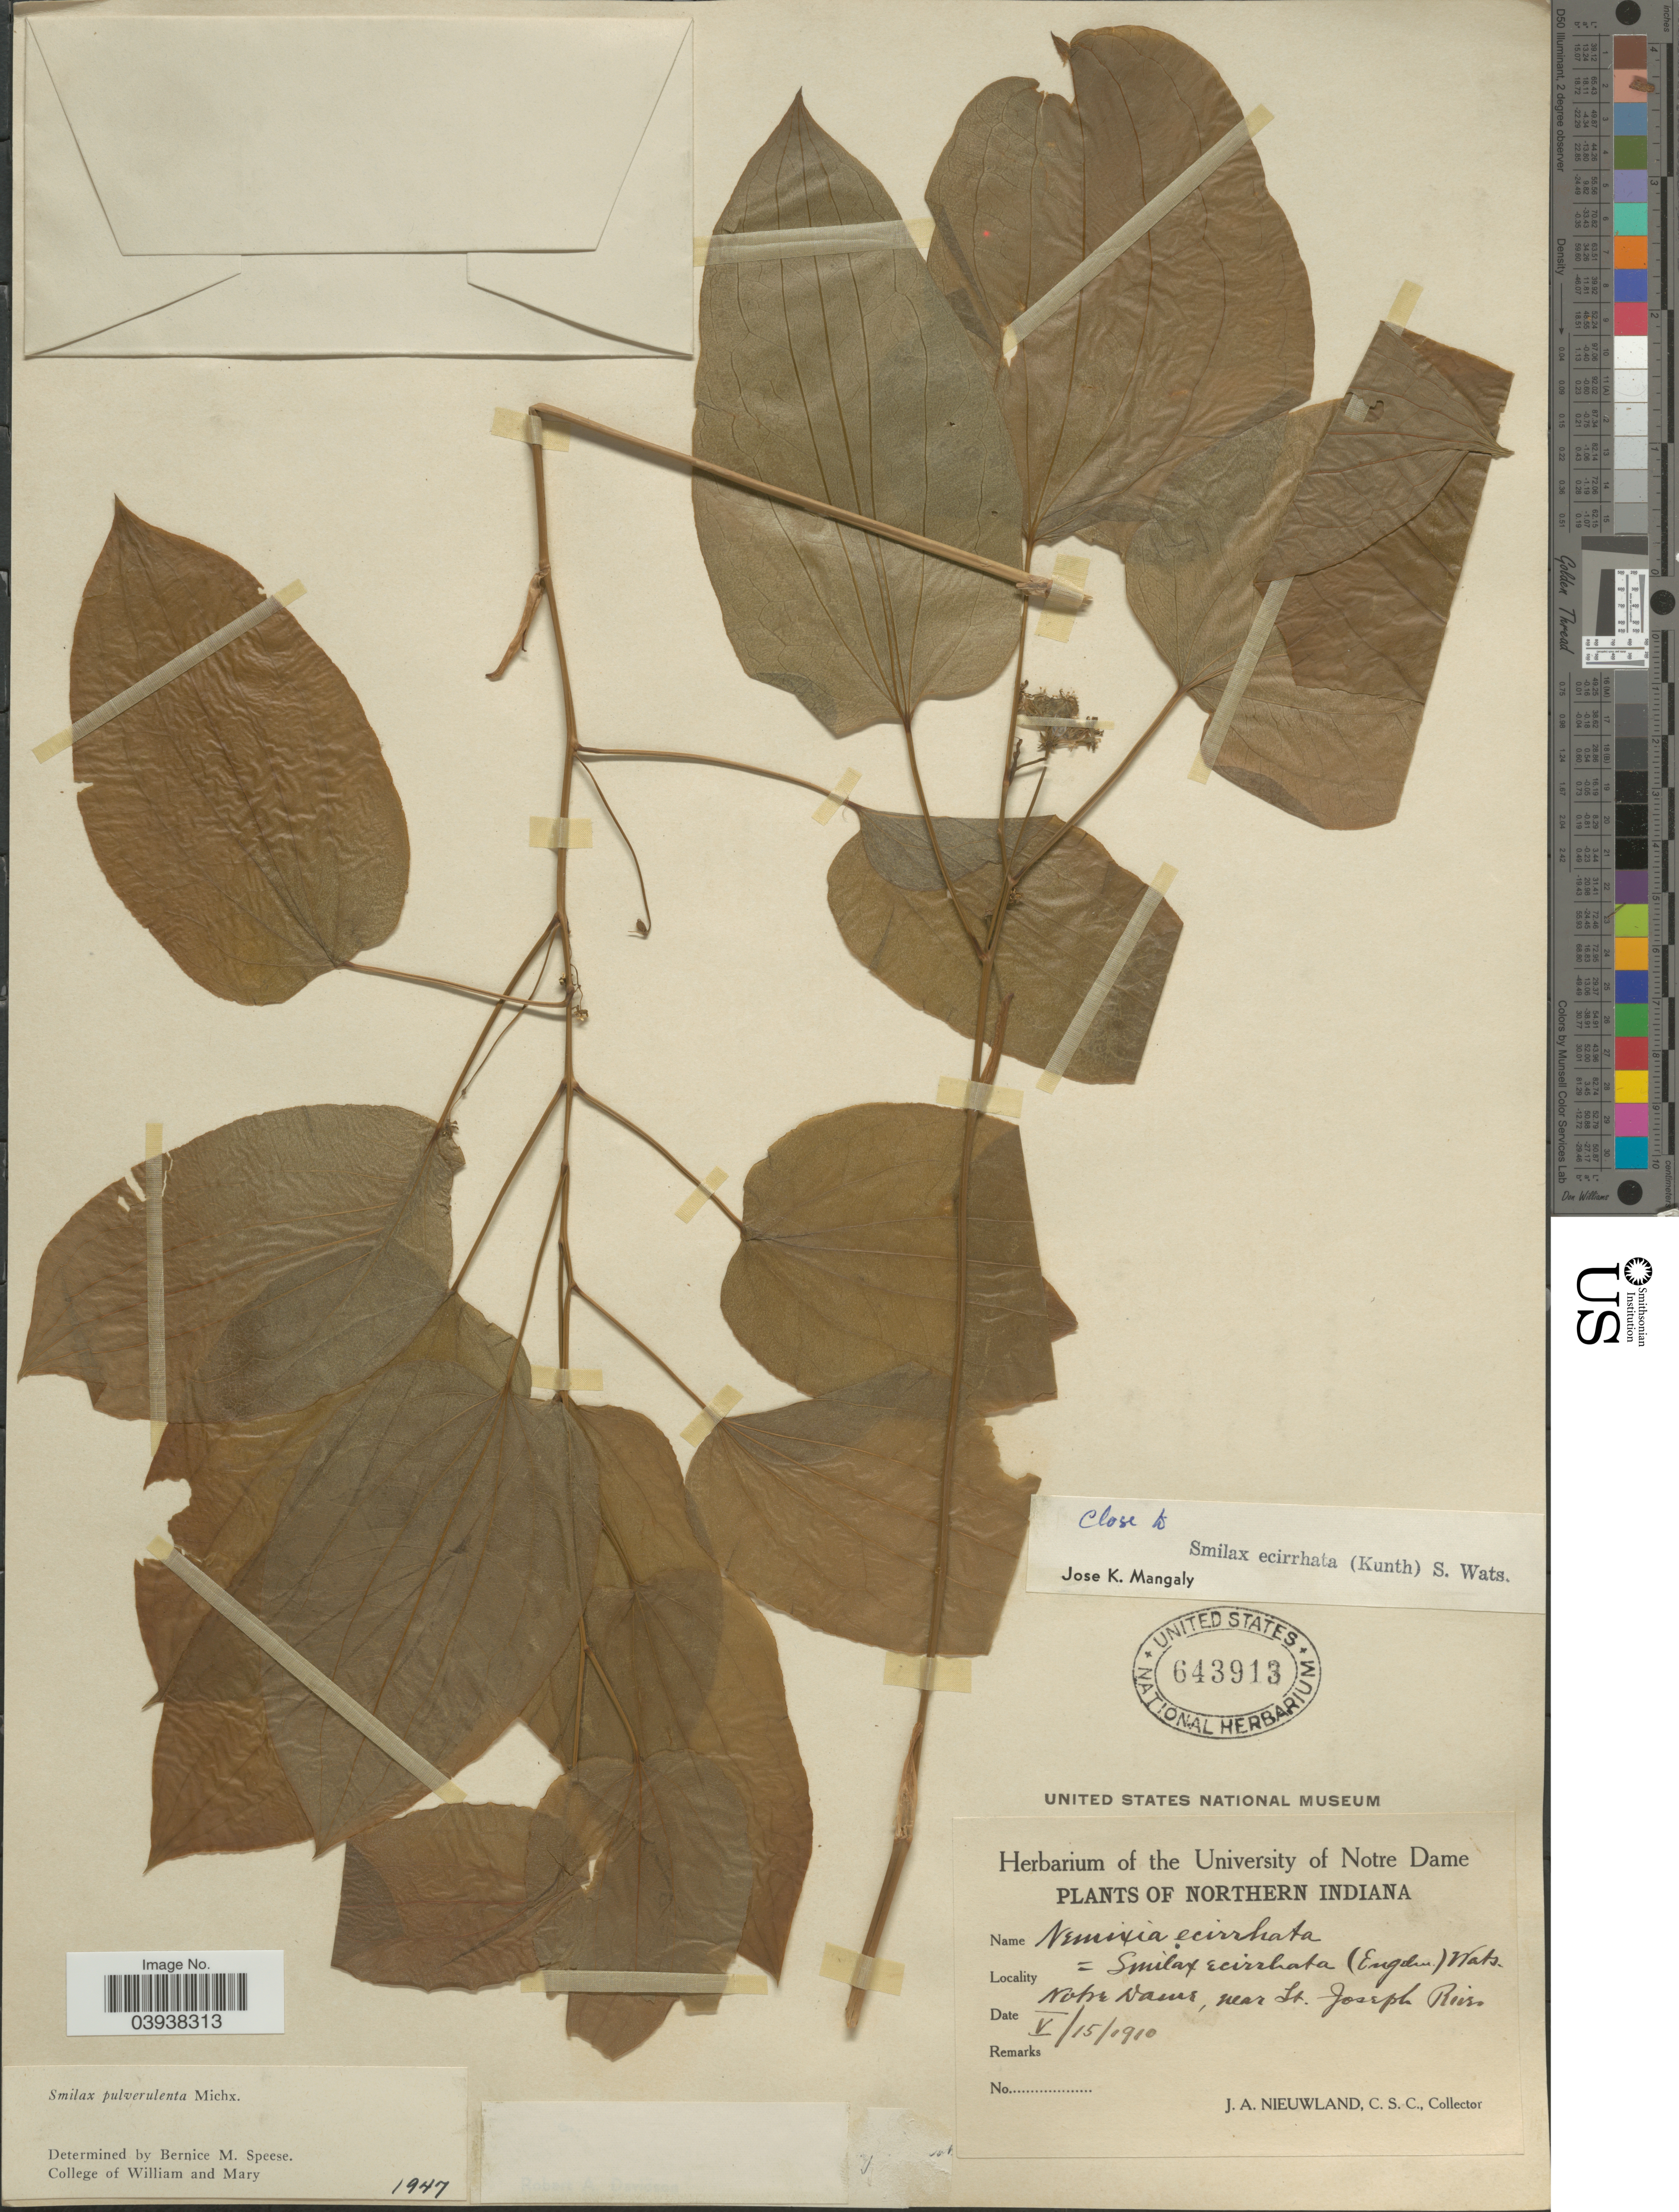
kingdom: Plantae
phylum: Tracheophyta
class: Liliopsida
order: Liliales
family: Smilacaceae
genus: Smilax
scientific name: Smilax ecirrhata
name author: (Engelm. ex Kunth) S. Watson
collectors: J. A. Nieuwland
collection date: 1910-05-15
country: United States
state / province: Indiana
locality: Northern Indiana. Notre Dame, near St. Joseph River.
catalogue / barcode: US 643913